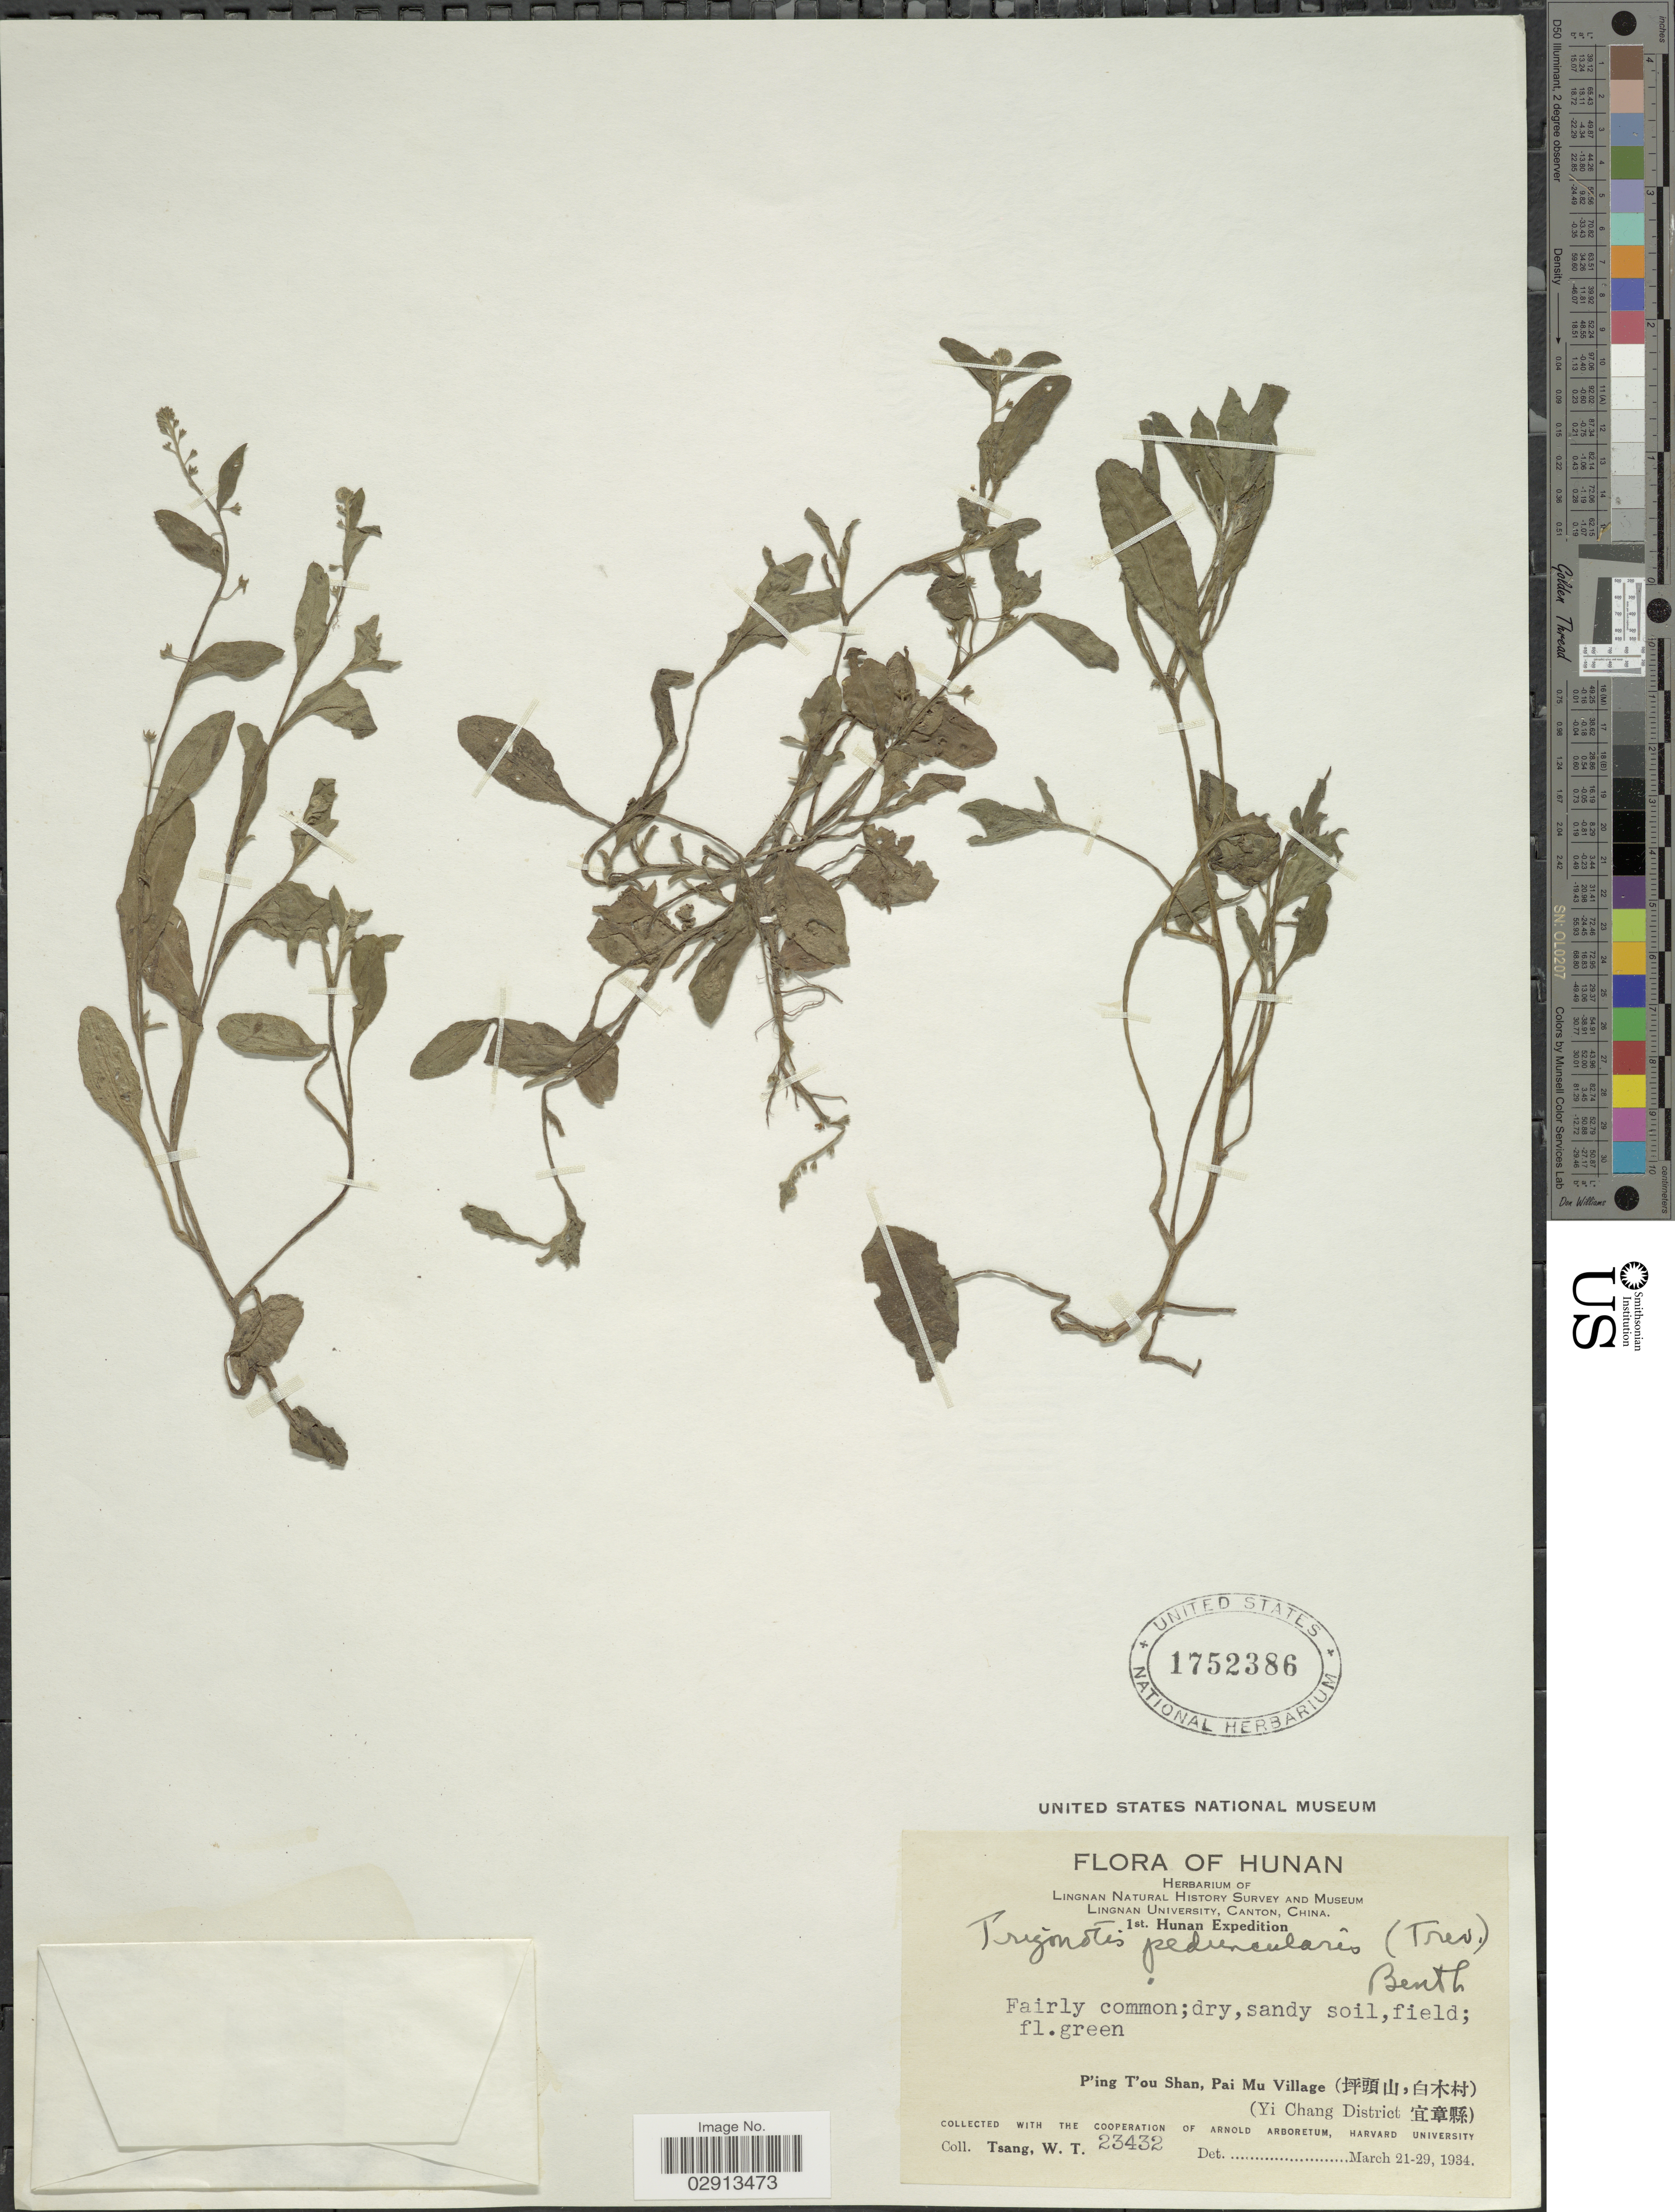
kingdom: Plantae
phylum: Tracheophyta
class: Magnoliopsida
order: Boraginales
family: Boraginaceae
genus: Trigonotis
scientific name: Trigonotis peduncularis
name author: (Trevis.) Benth. ex Baker et al.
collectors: W. T. Tsang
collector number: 23432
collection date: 1934-03-21/1934-03-29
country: China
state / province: Hunan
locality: P'ing T'ou Shan, Pai Mu Village. (Yi Chang District).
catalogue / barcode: US 1752386